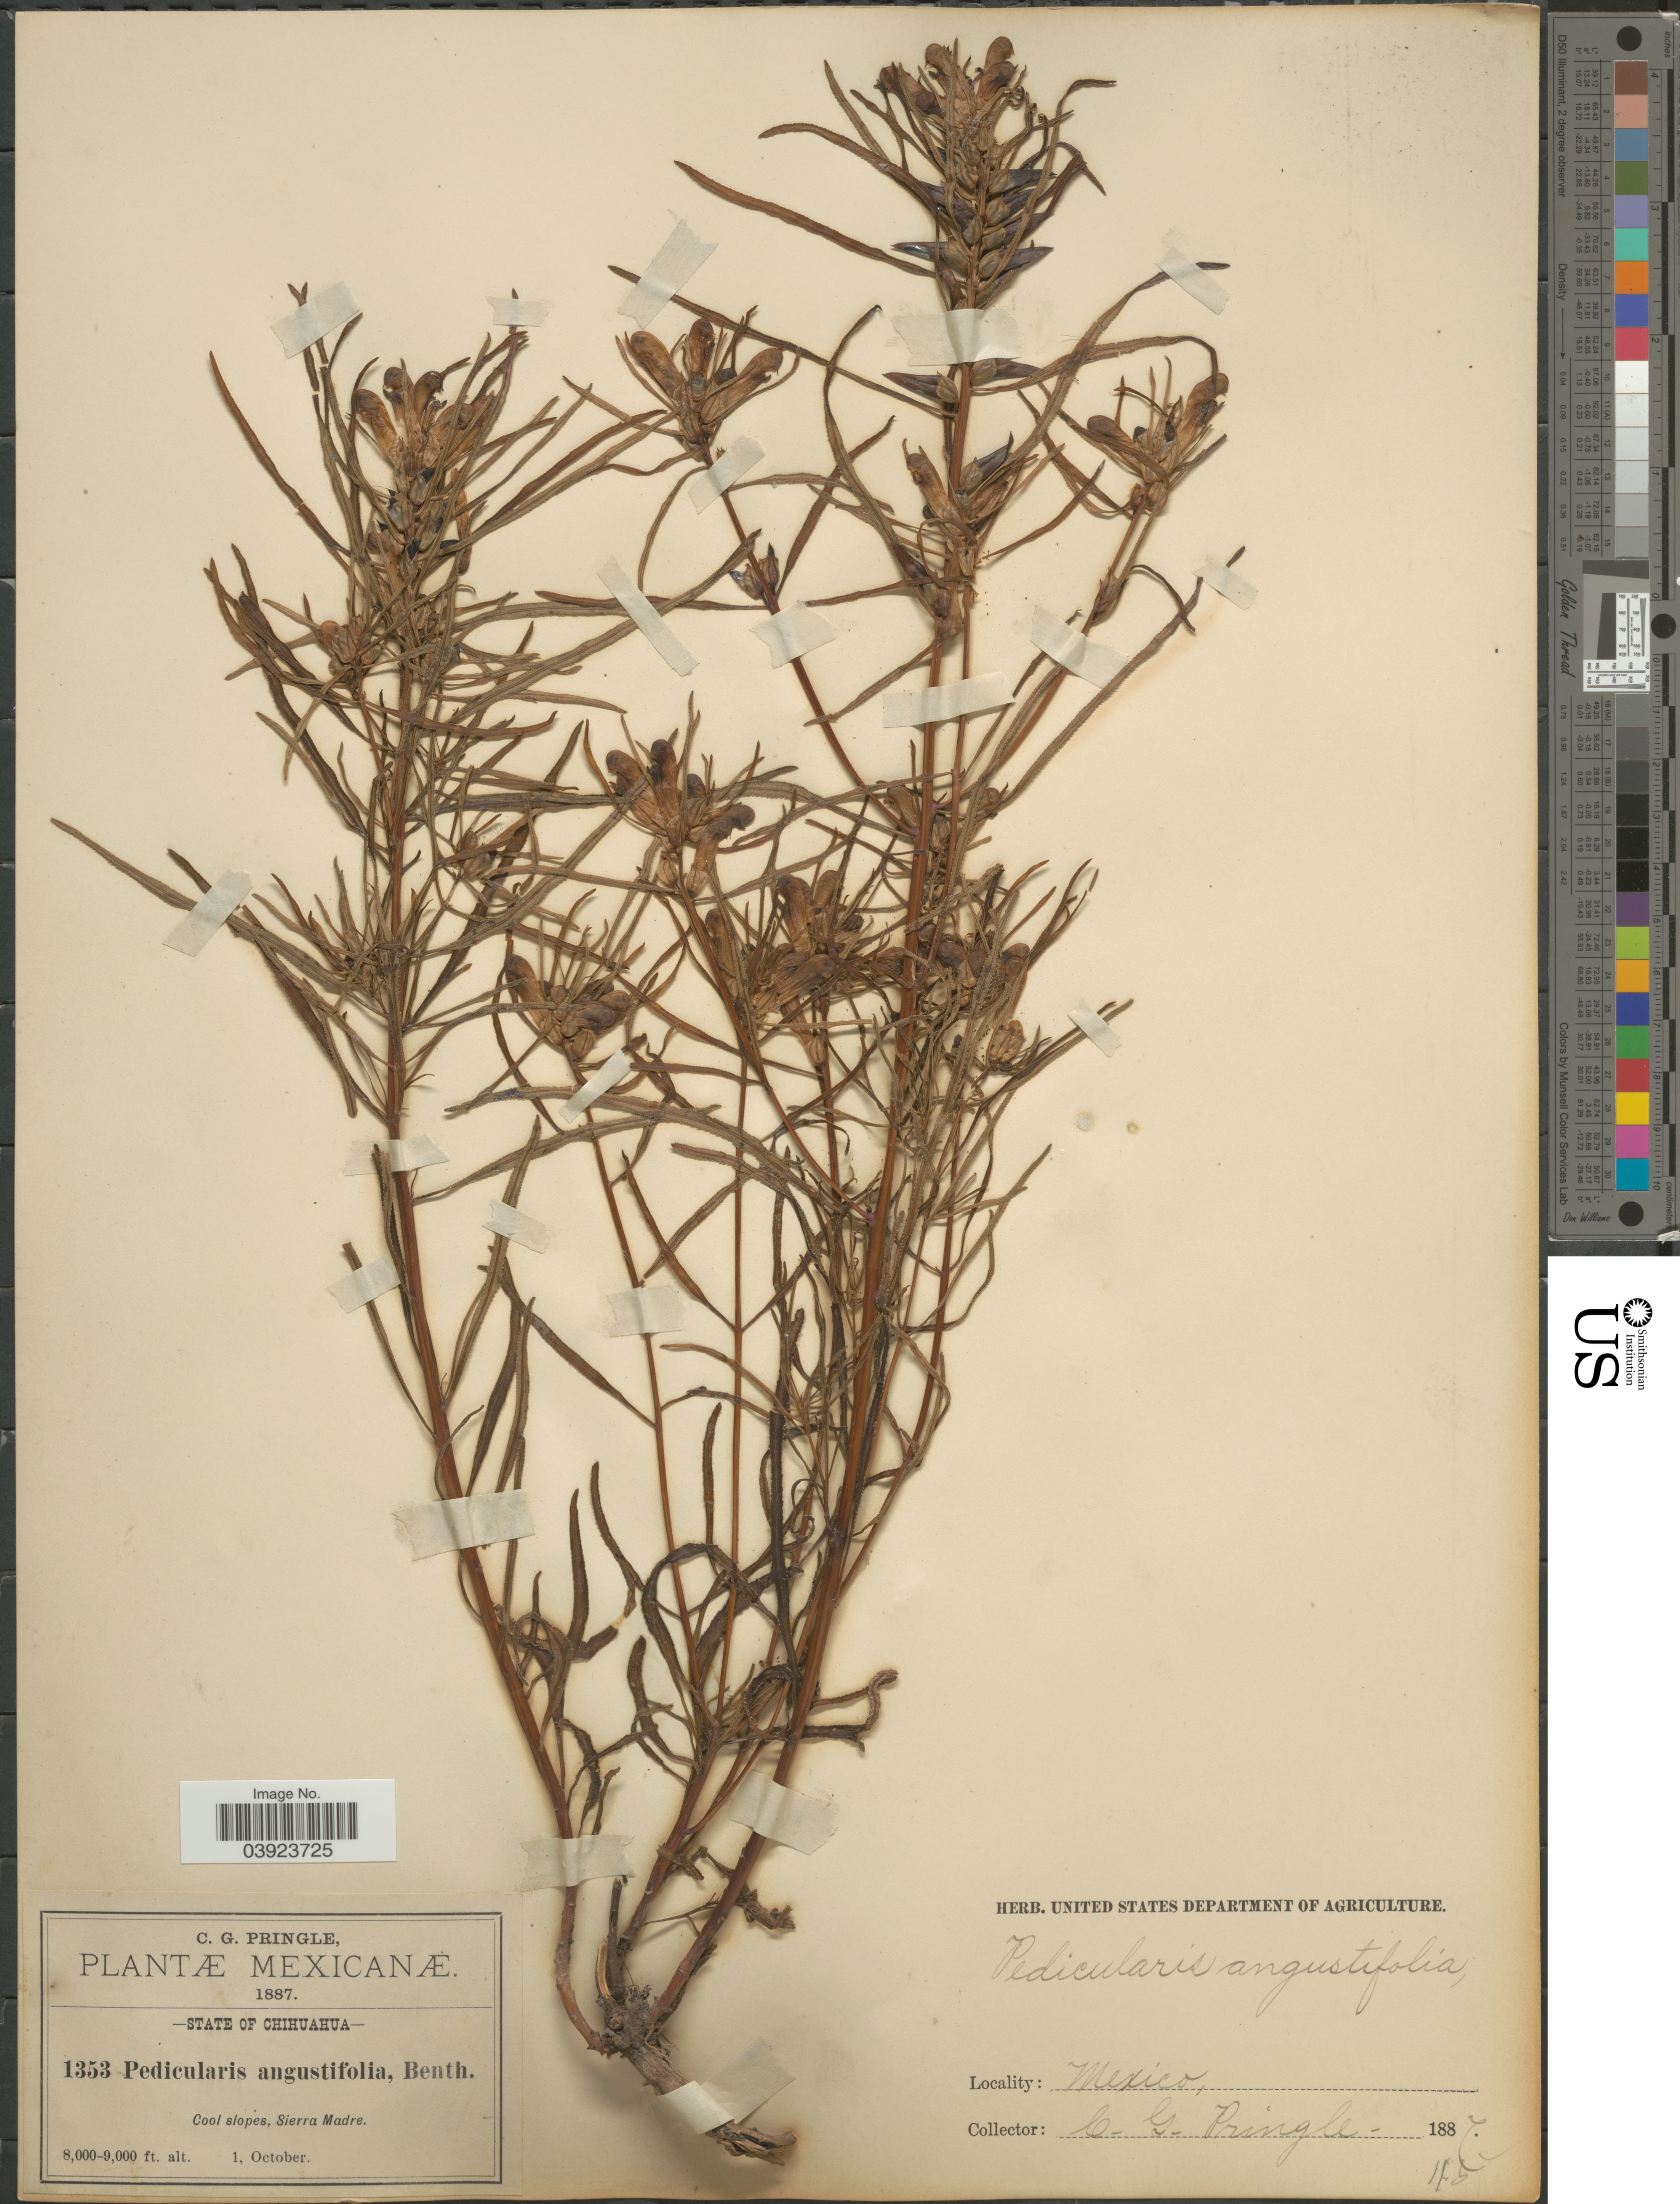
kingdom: Plantae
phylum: Tracheophyta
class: Magnoliopsida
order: Lamiales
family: Orobanchaceae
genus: Pedicularis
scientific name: Pedicularis angustifolia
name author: Benth.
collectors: C. G. Pringle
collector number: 1353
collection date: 1887-10-01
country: Mexico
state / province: Chihuahua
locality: Cool slopes, Sierra Madre.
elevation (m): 2438